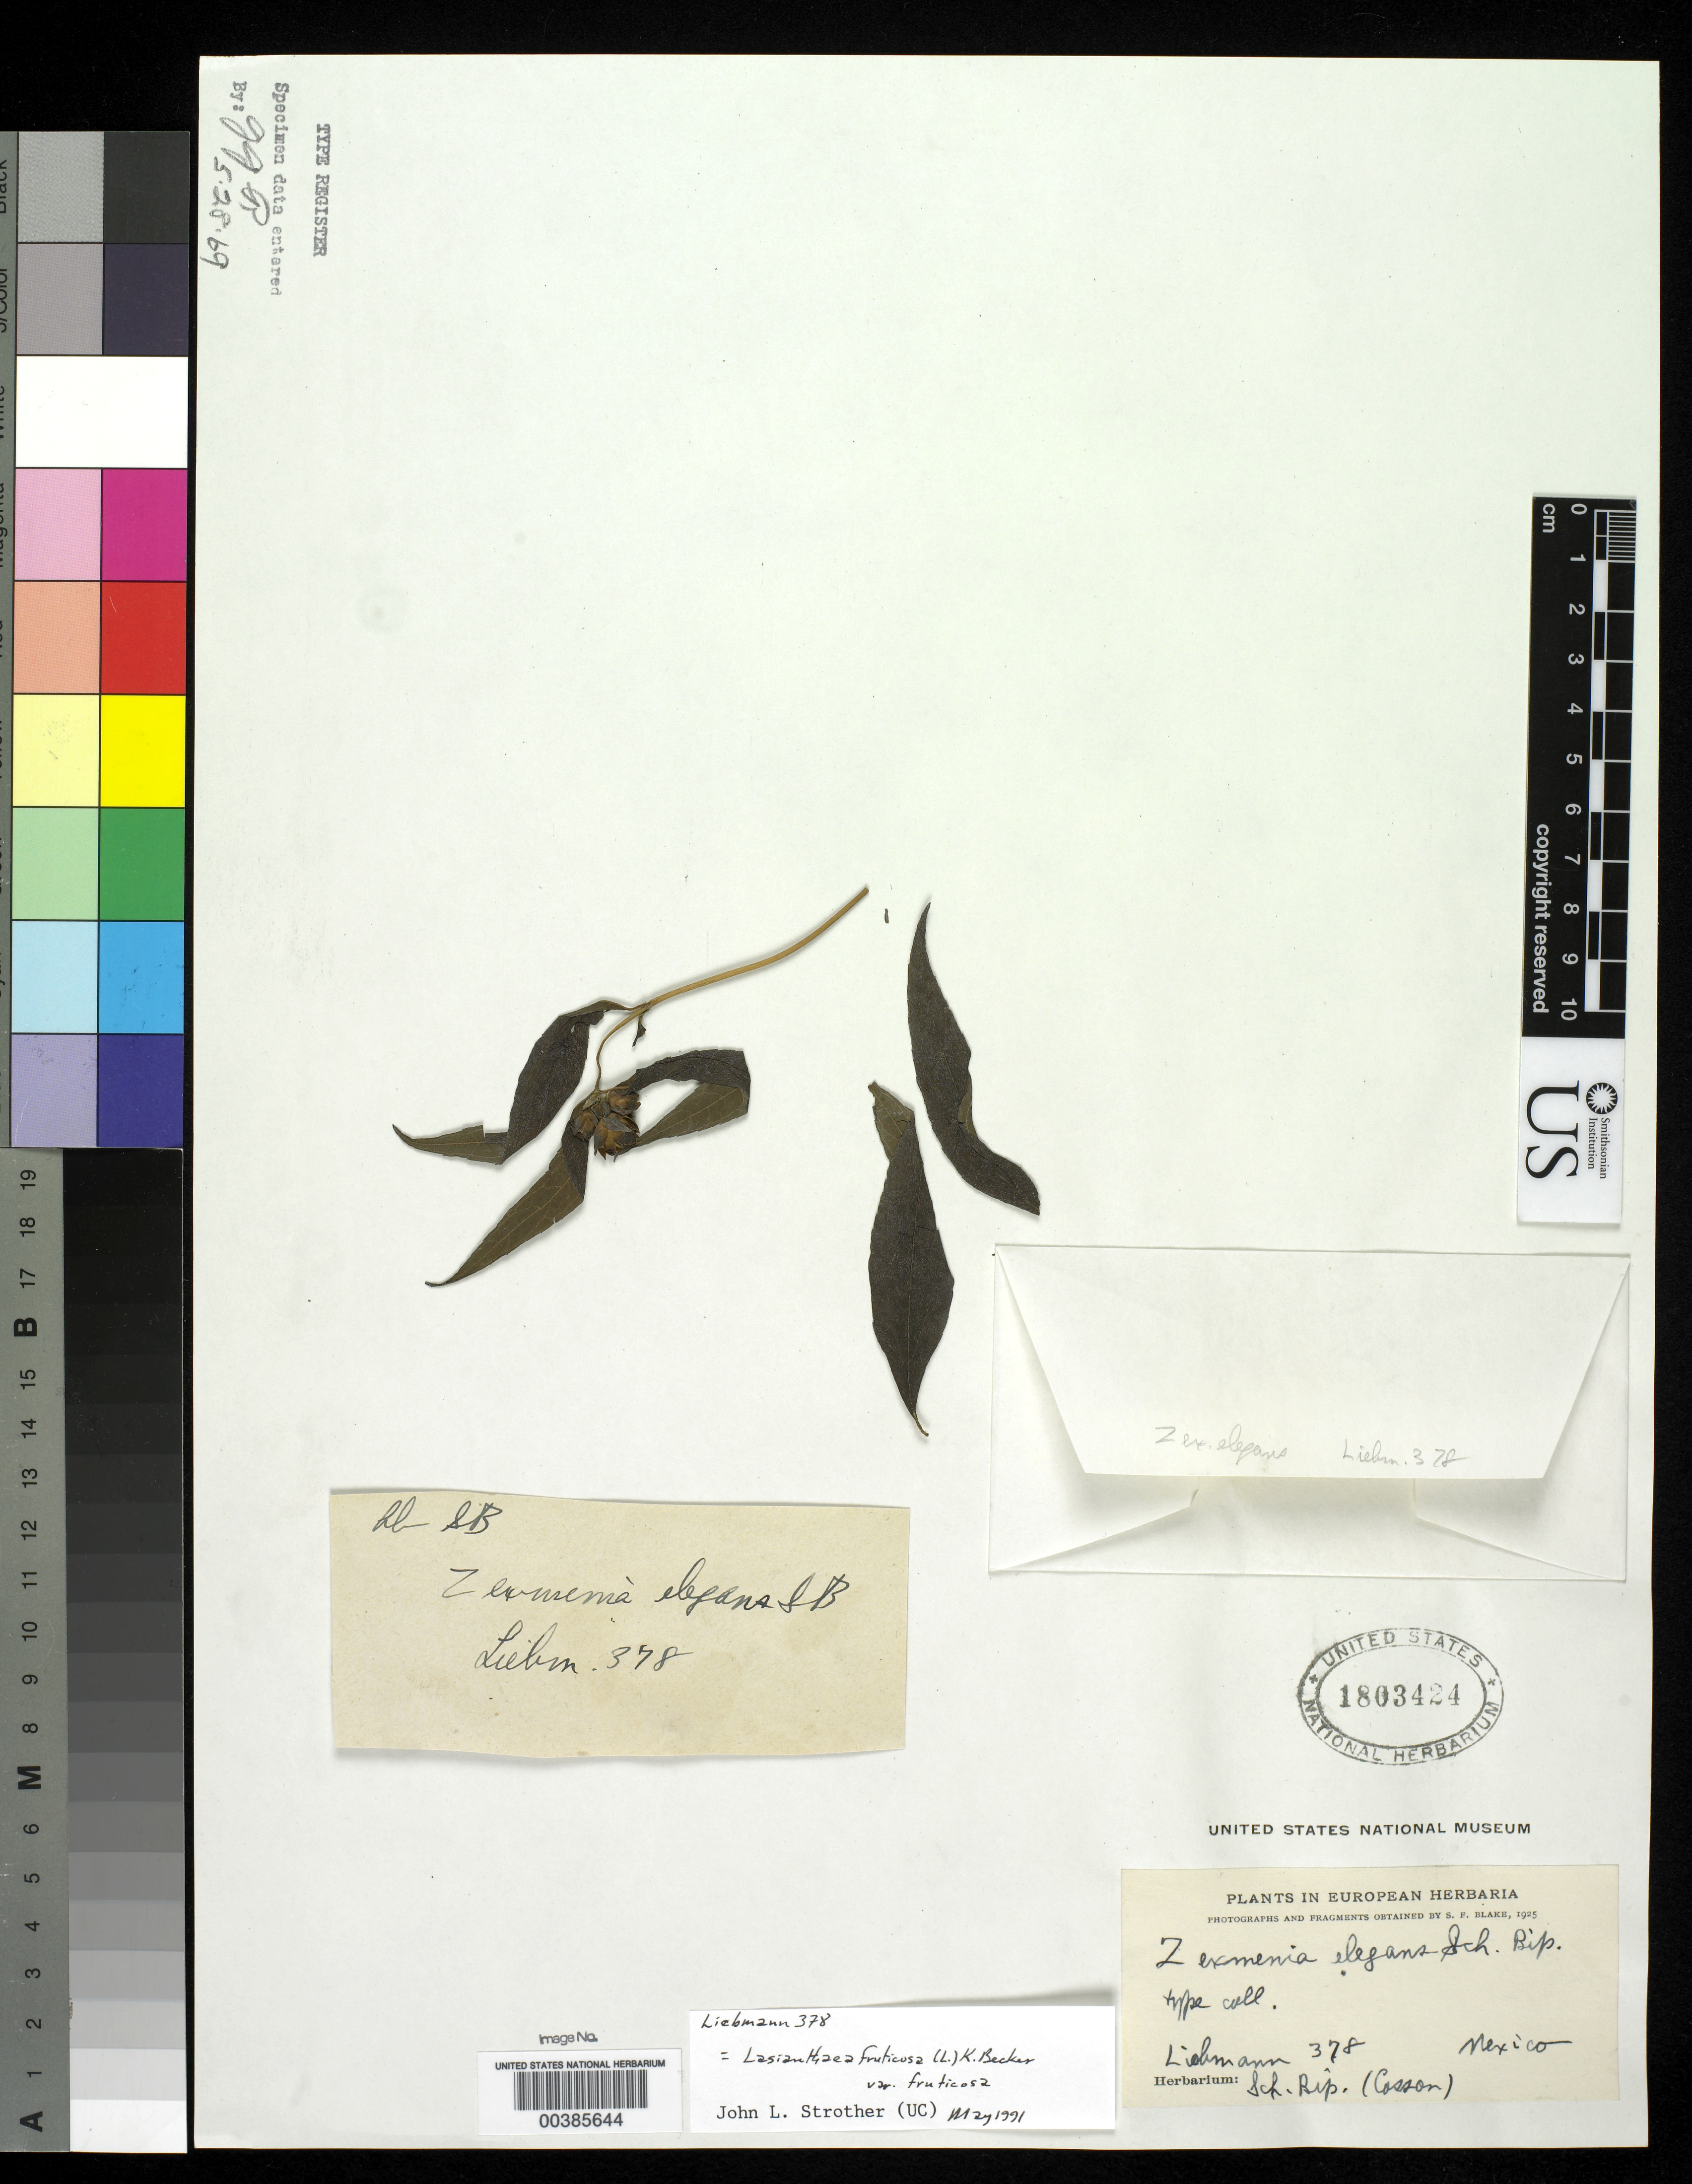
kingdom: Plantae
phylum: Tracheophyta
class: Magnoliopsida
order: Asterales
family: Asteraceae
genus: Zexmenia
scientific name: Zexmenia elegans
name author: Sch. Bip. ex W.W. Jones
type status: Type Fragment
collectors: F. M. Liebmann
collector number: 378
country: Mexico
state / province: Veracruz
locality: Mirador.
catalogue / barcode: US 1803424